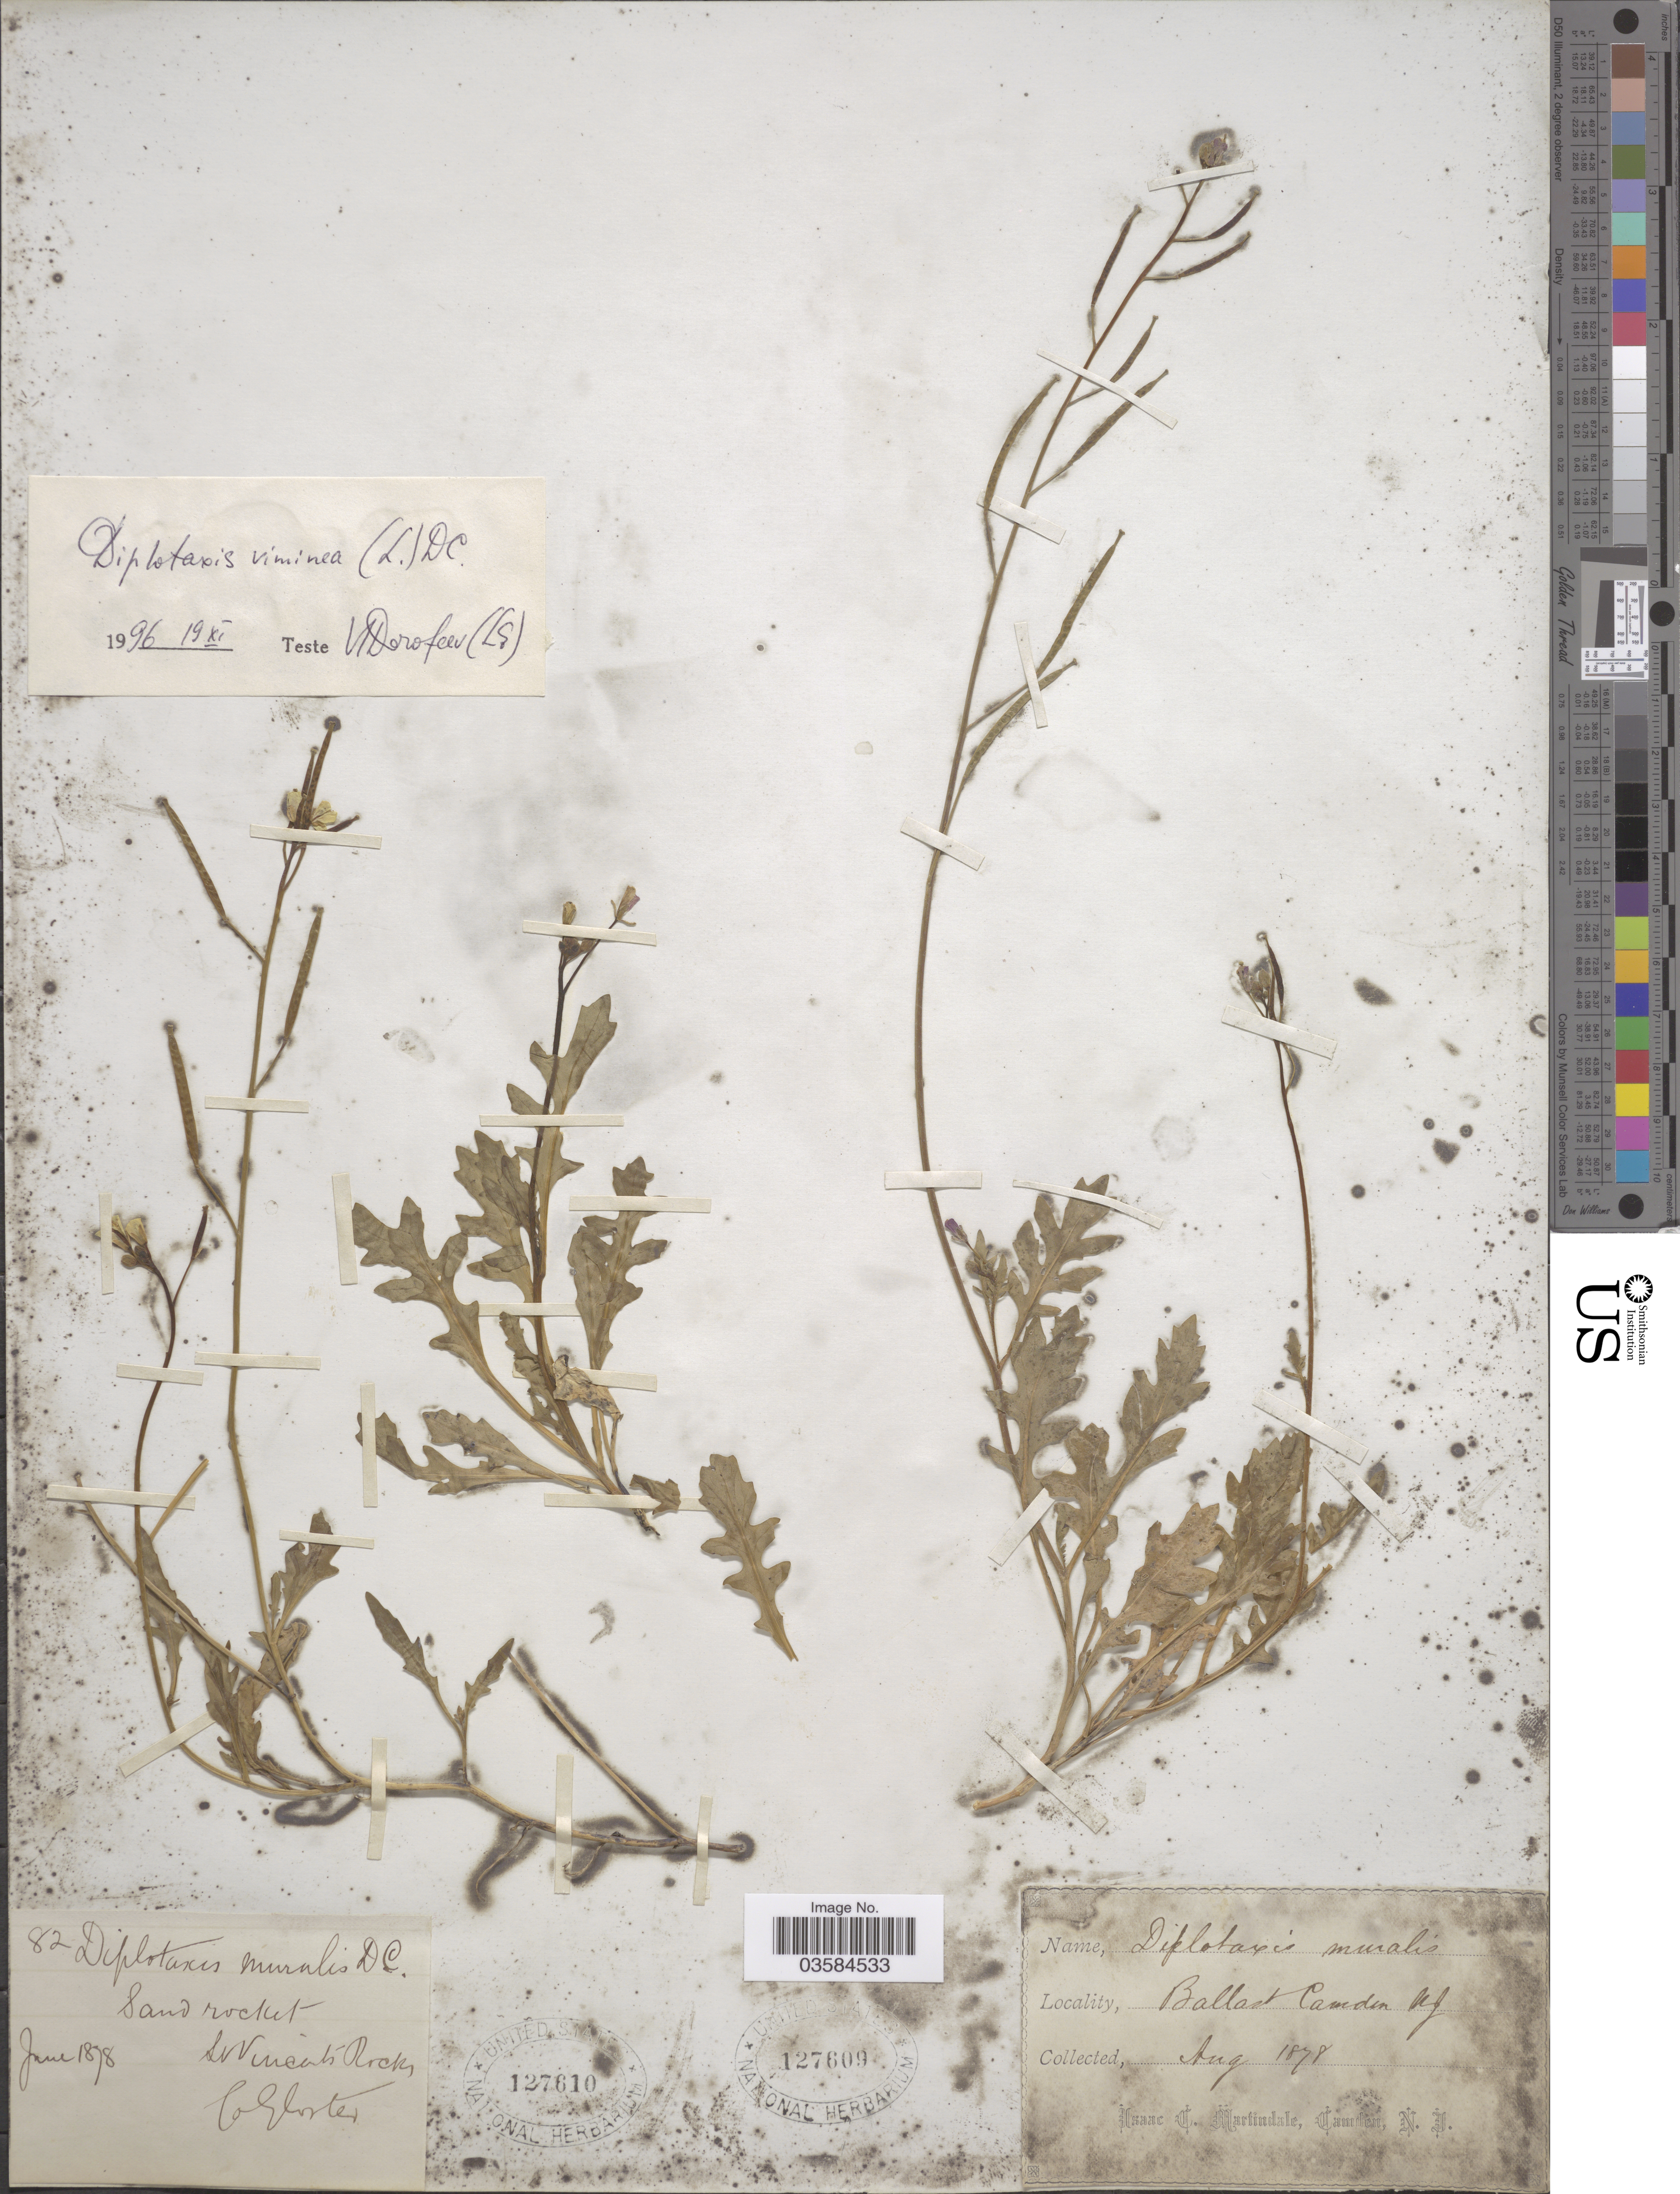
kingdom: Plantae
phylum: Tracheophyta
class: Magnoliopsida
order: Brassicales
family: Brassicaceae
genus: Diplotaxis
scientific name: Diplotaxis viminea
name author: (L.) DC.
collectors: I. C. Martindale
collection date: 1878-08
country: United States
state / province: New Jersey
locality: Ballast Camden.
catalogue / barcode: US 127609-2